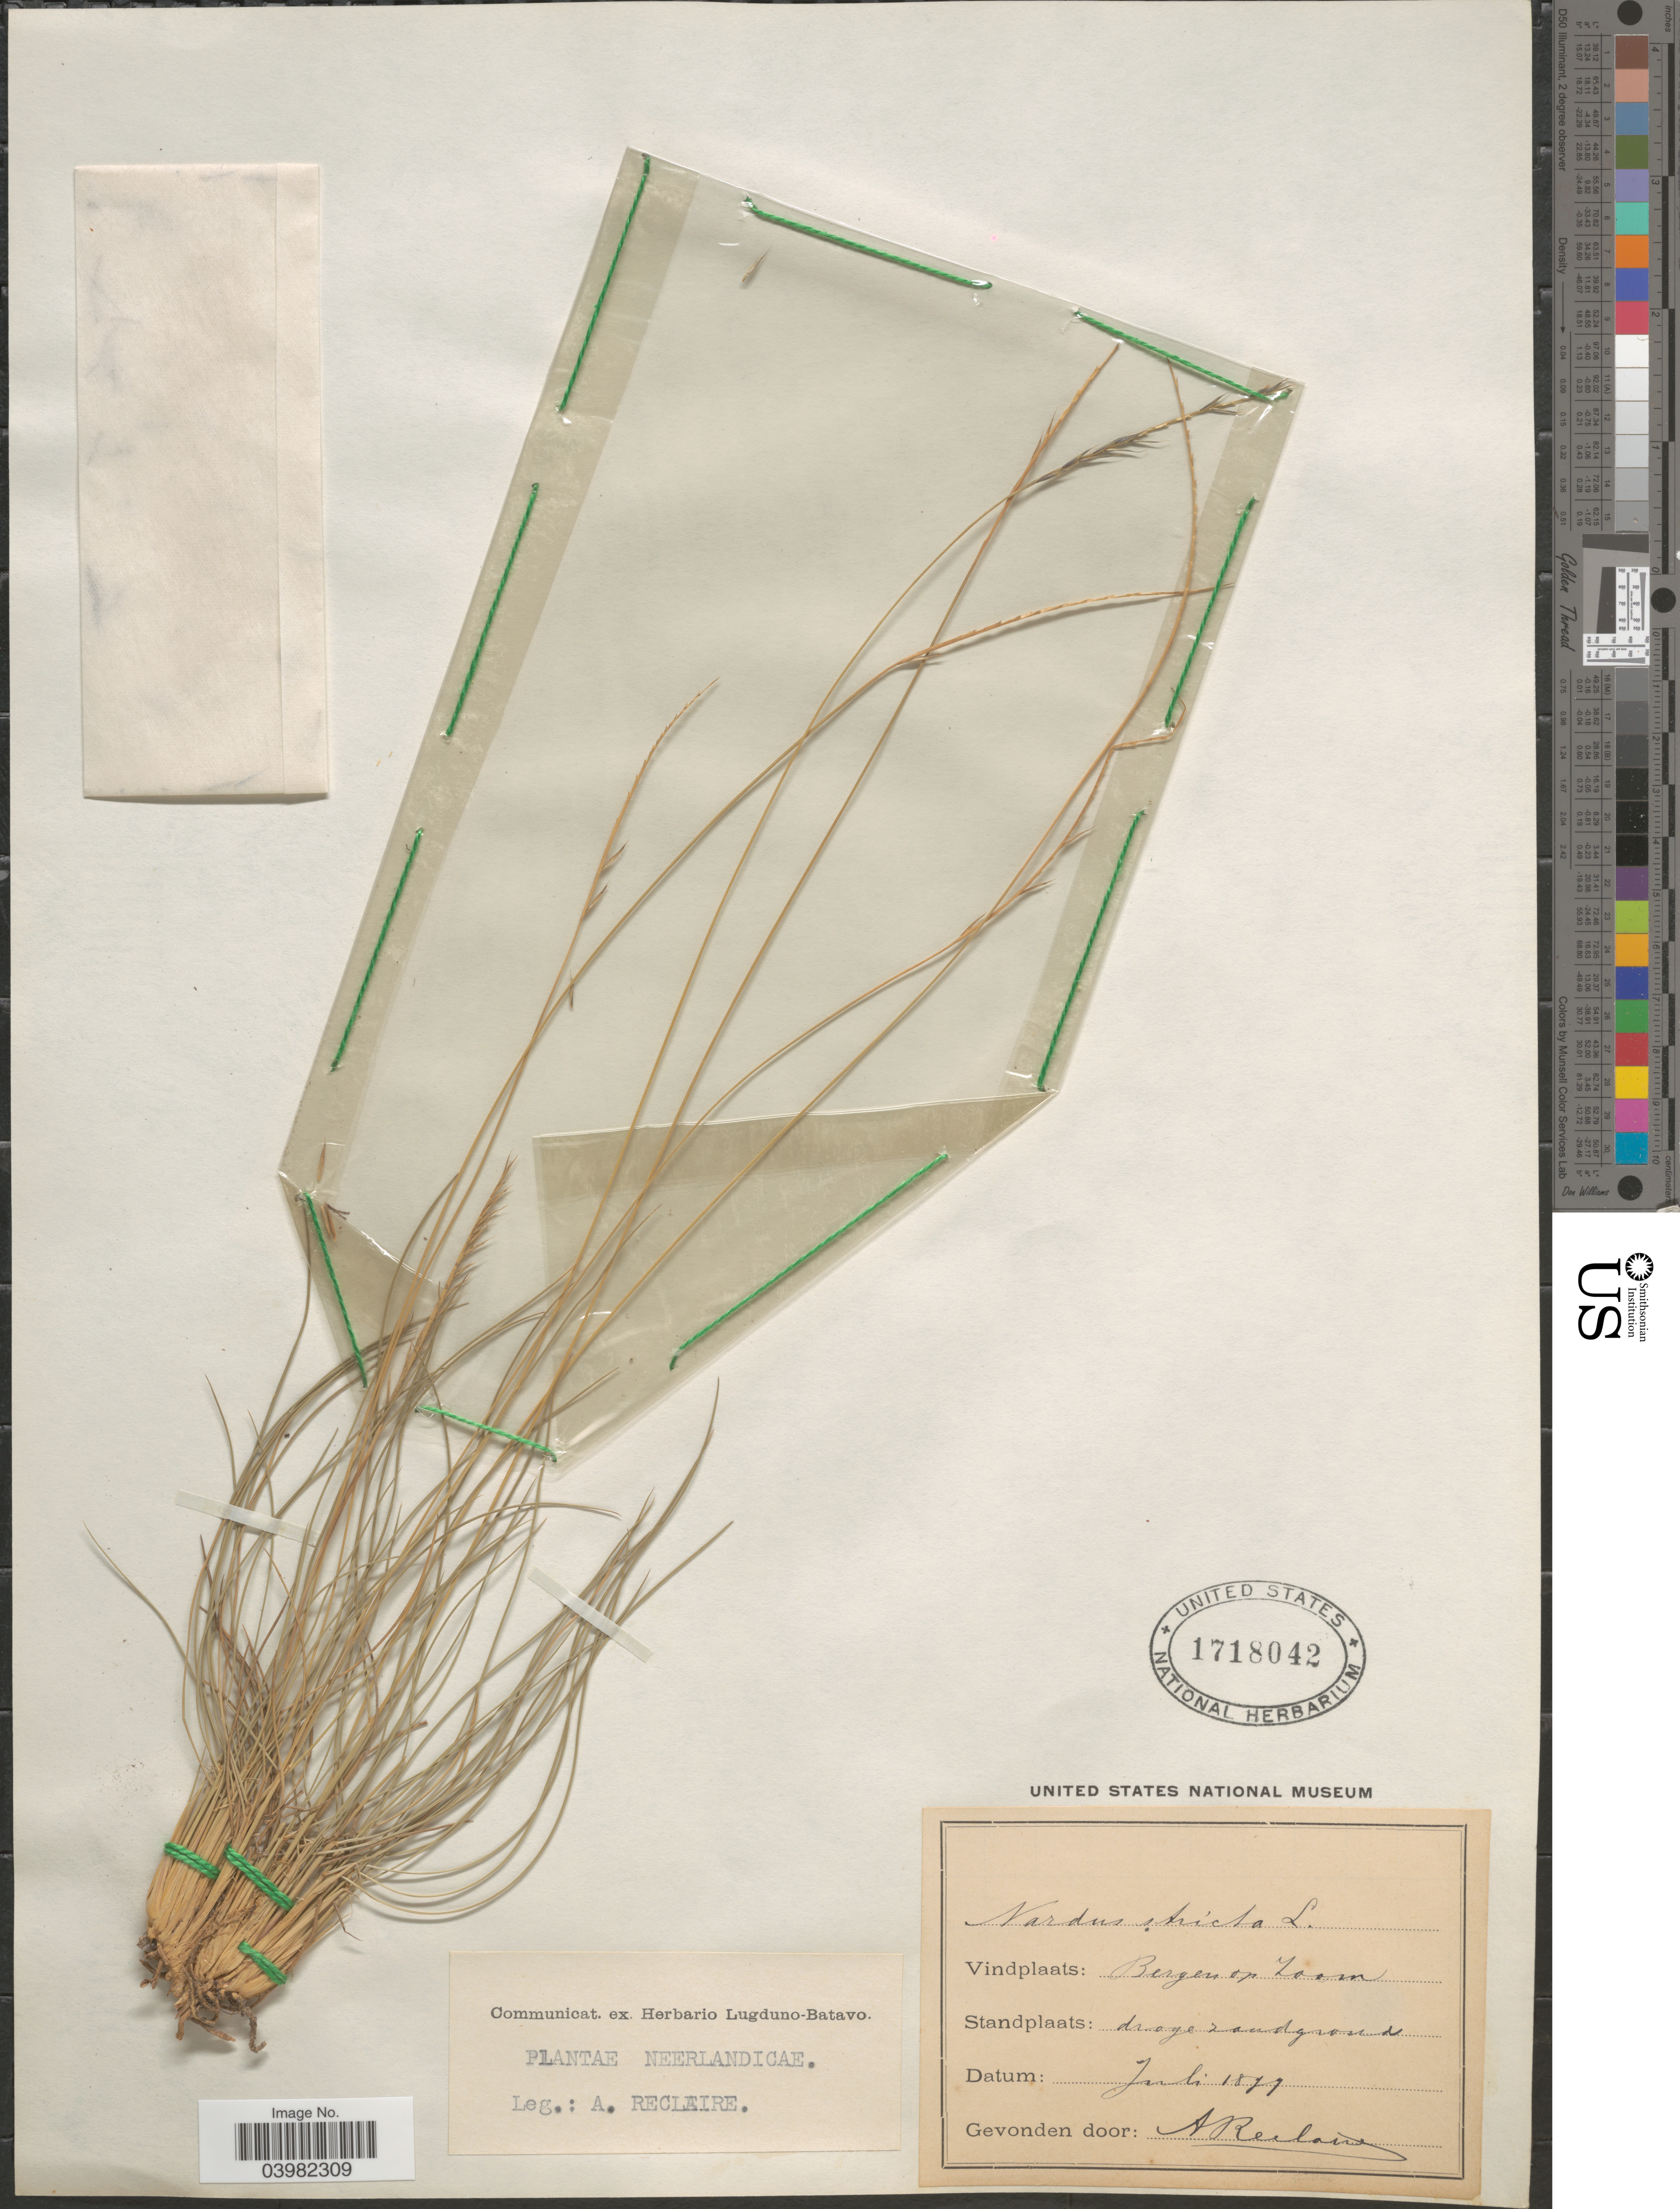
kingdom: Plantae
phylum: Tracheophyta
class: Liliopsida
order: Poales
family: Poaceae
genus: Nardus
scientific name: Nardus stricta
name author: L.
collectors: A. Reclaire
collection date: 1879-07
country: Netherlands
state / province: Noord Brabant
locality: Bergen op Zoom.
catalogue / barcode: US 1718042